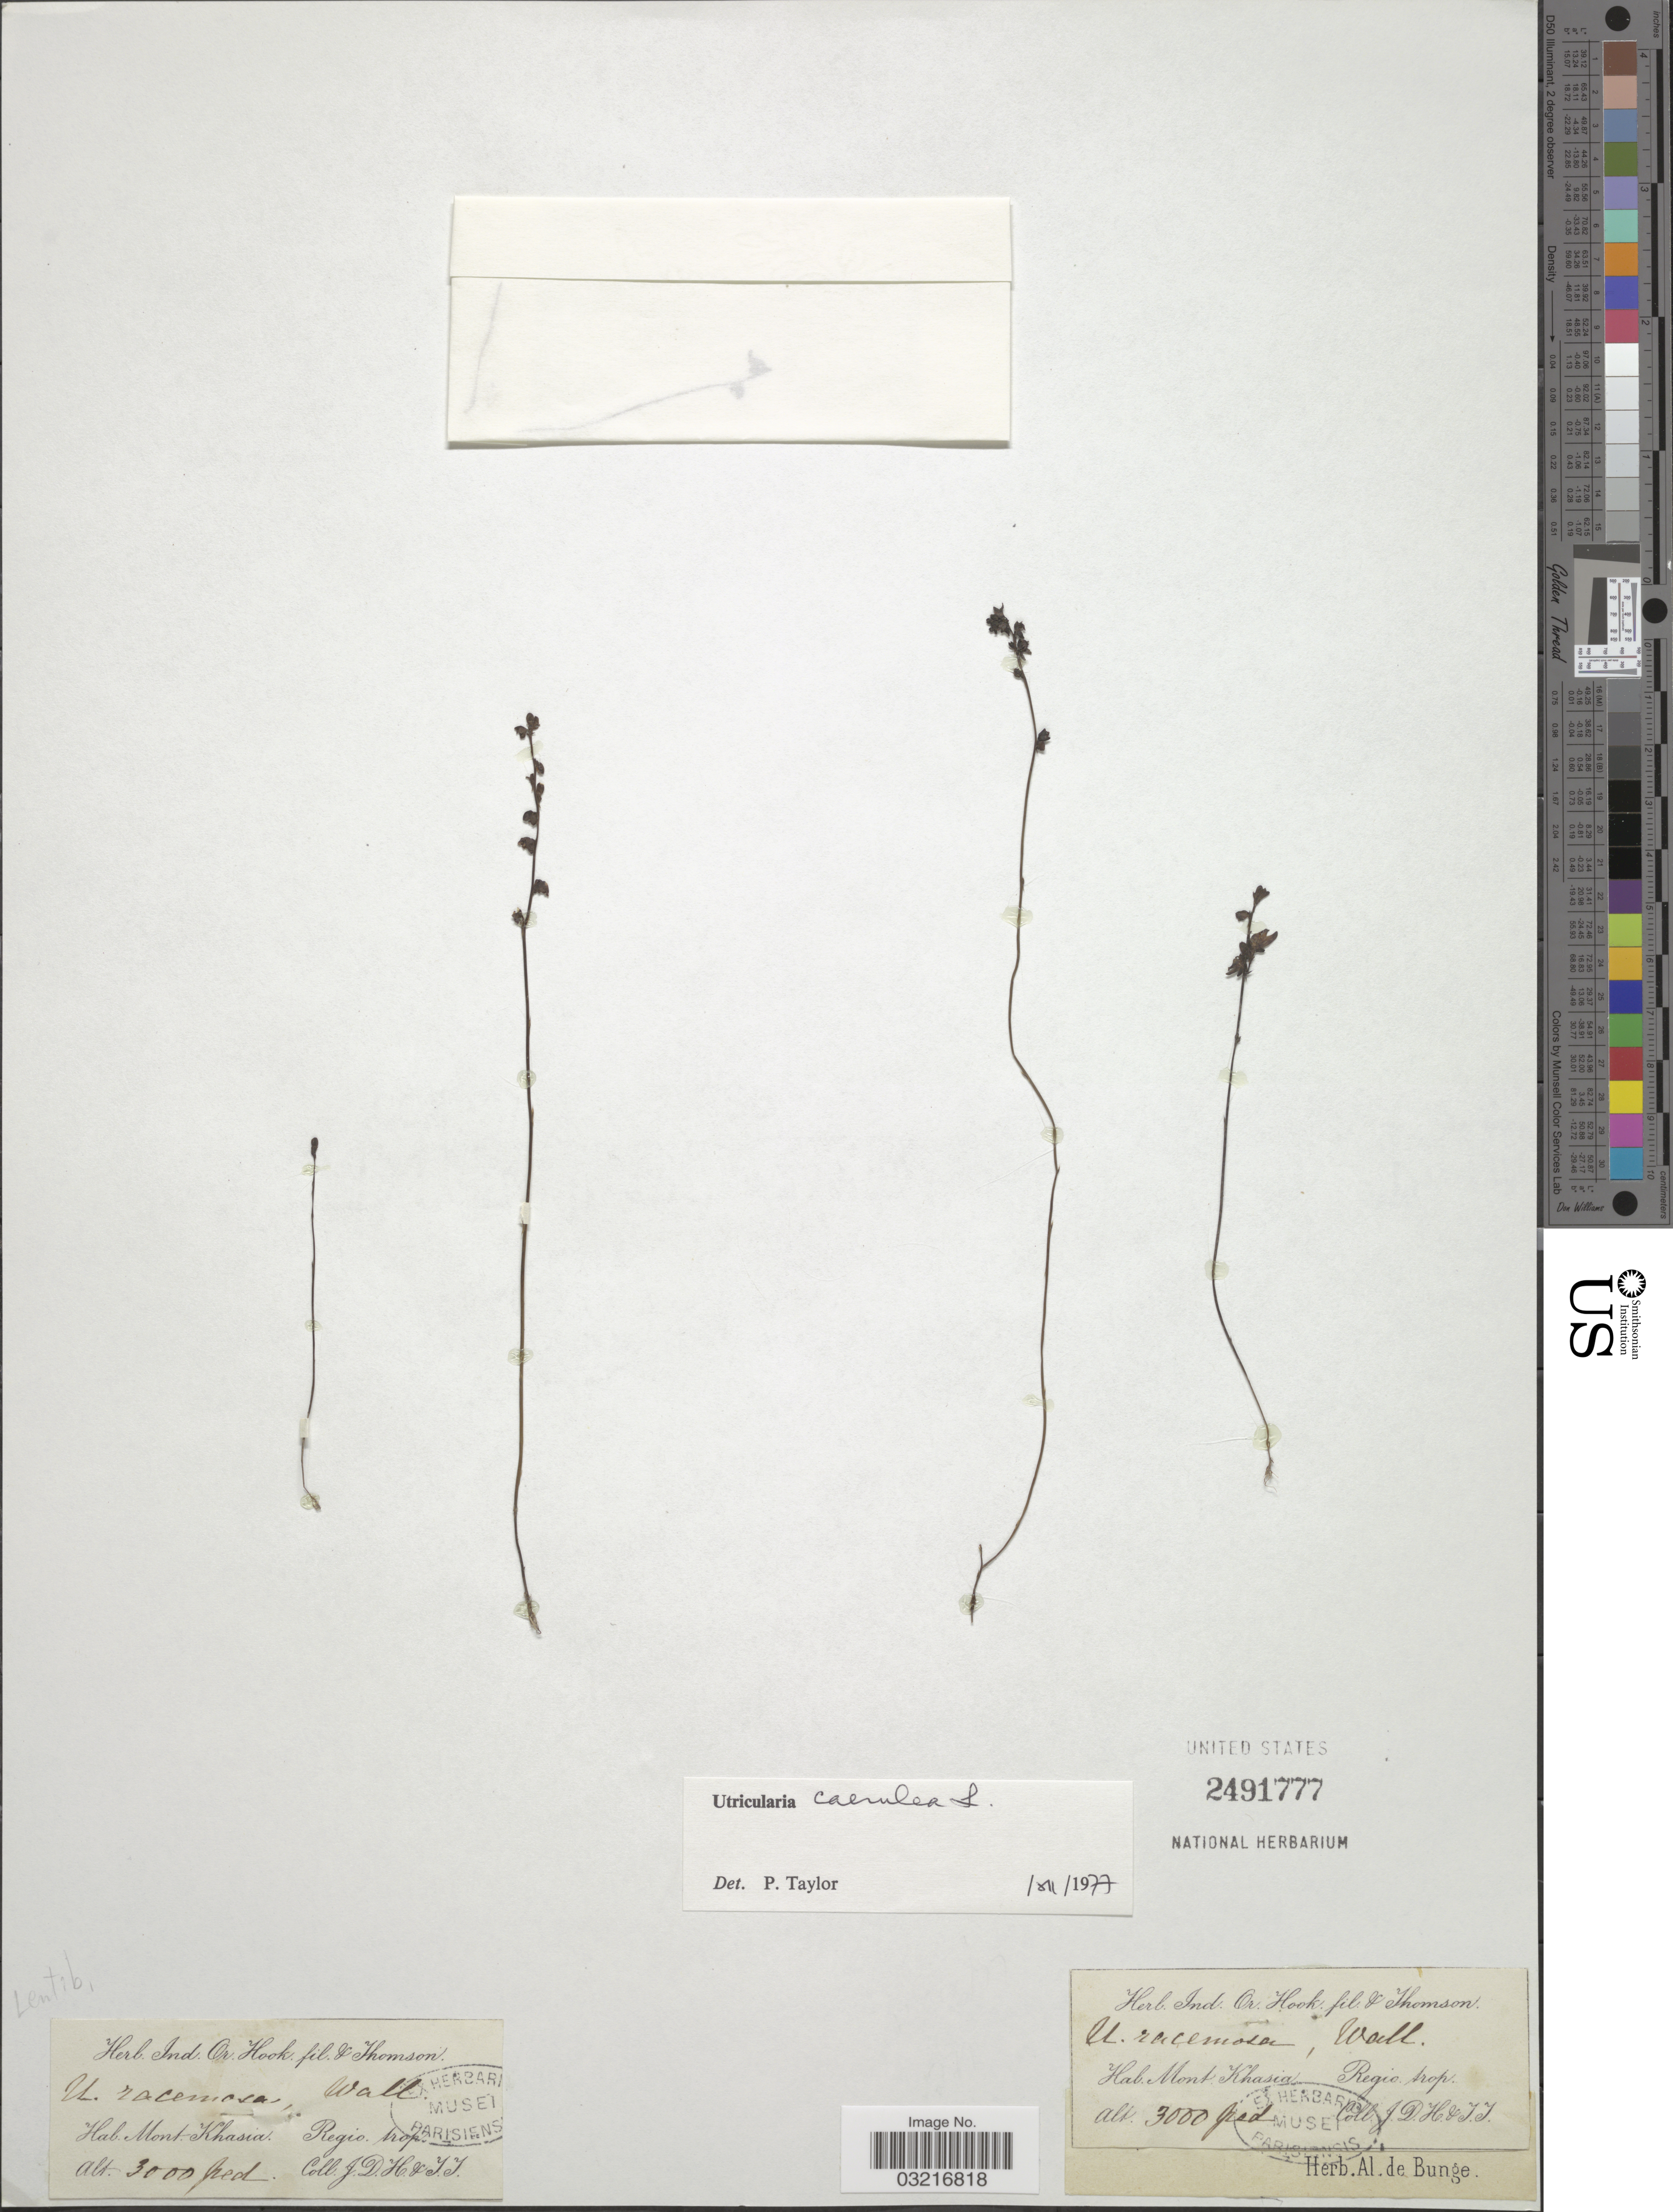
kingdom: Plantae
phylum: Tracheophyta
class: Magnoliopsida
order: Lamiales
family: Lentibulariaceae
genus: Utricularia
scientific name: Utricularia caerulea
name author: L.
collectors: J. D. Hooker & T. Thomson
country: India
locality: Mont. Khasia, Regio trop.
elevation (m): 914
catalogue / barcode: US 2491777